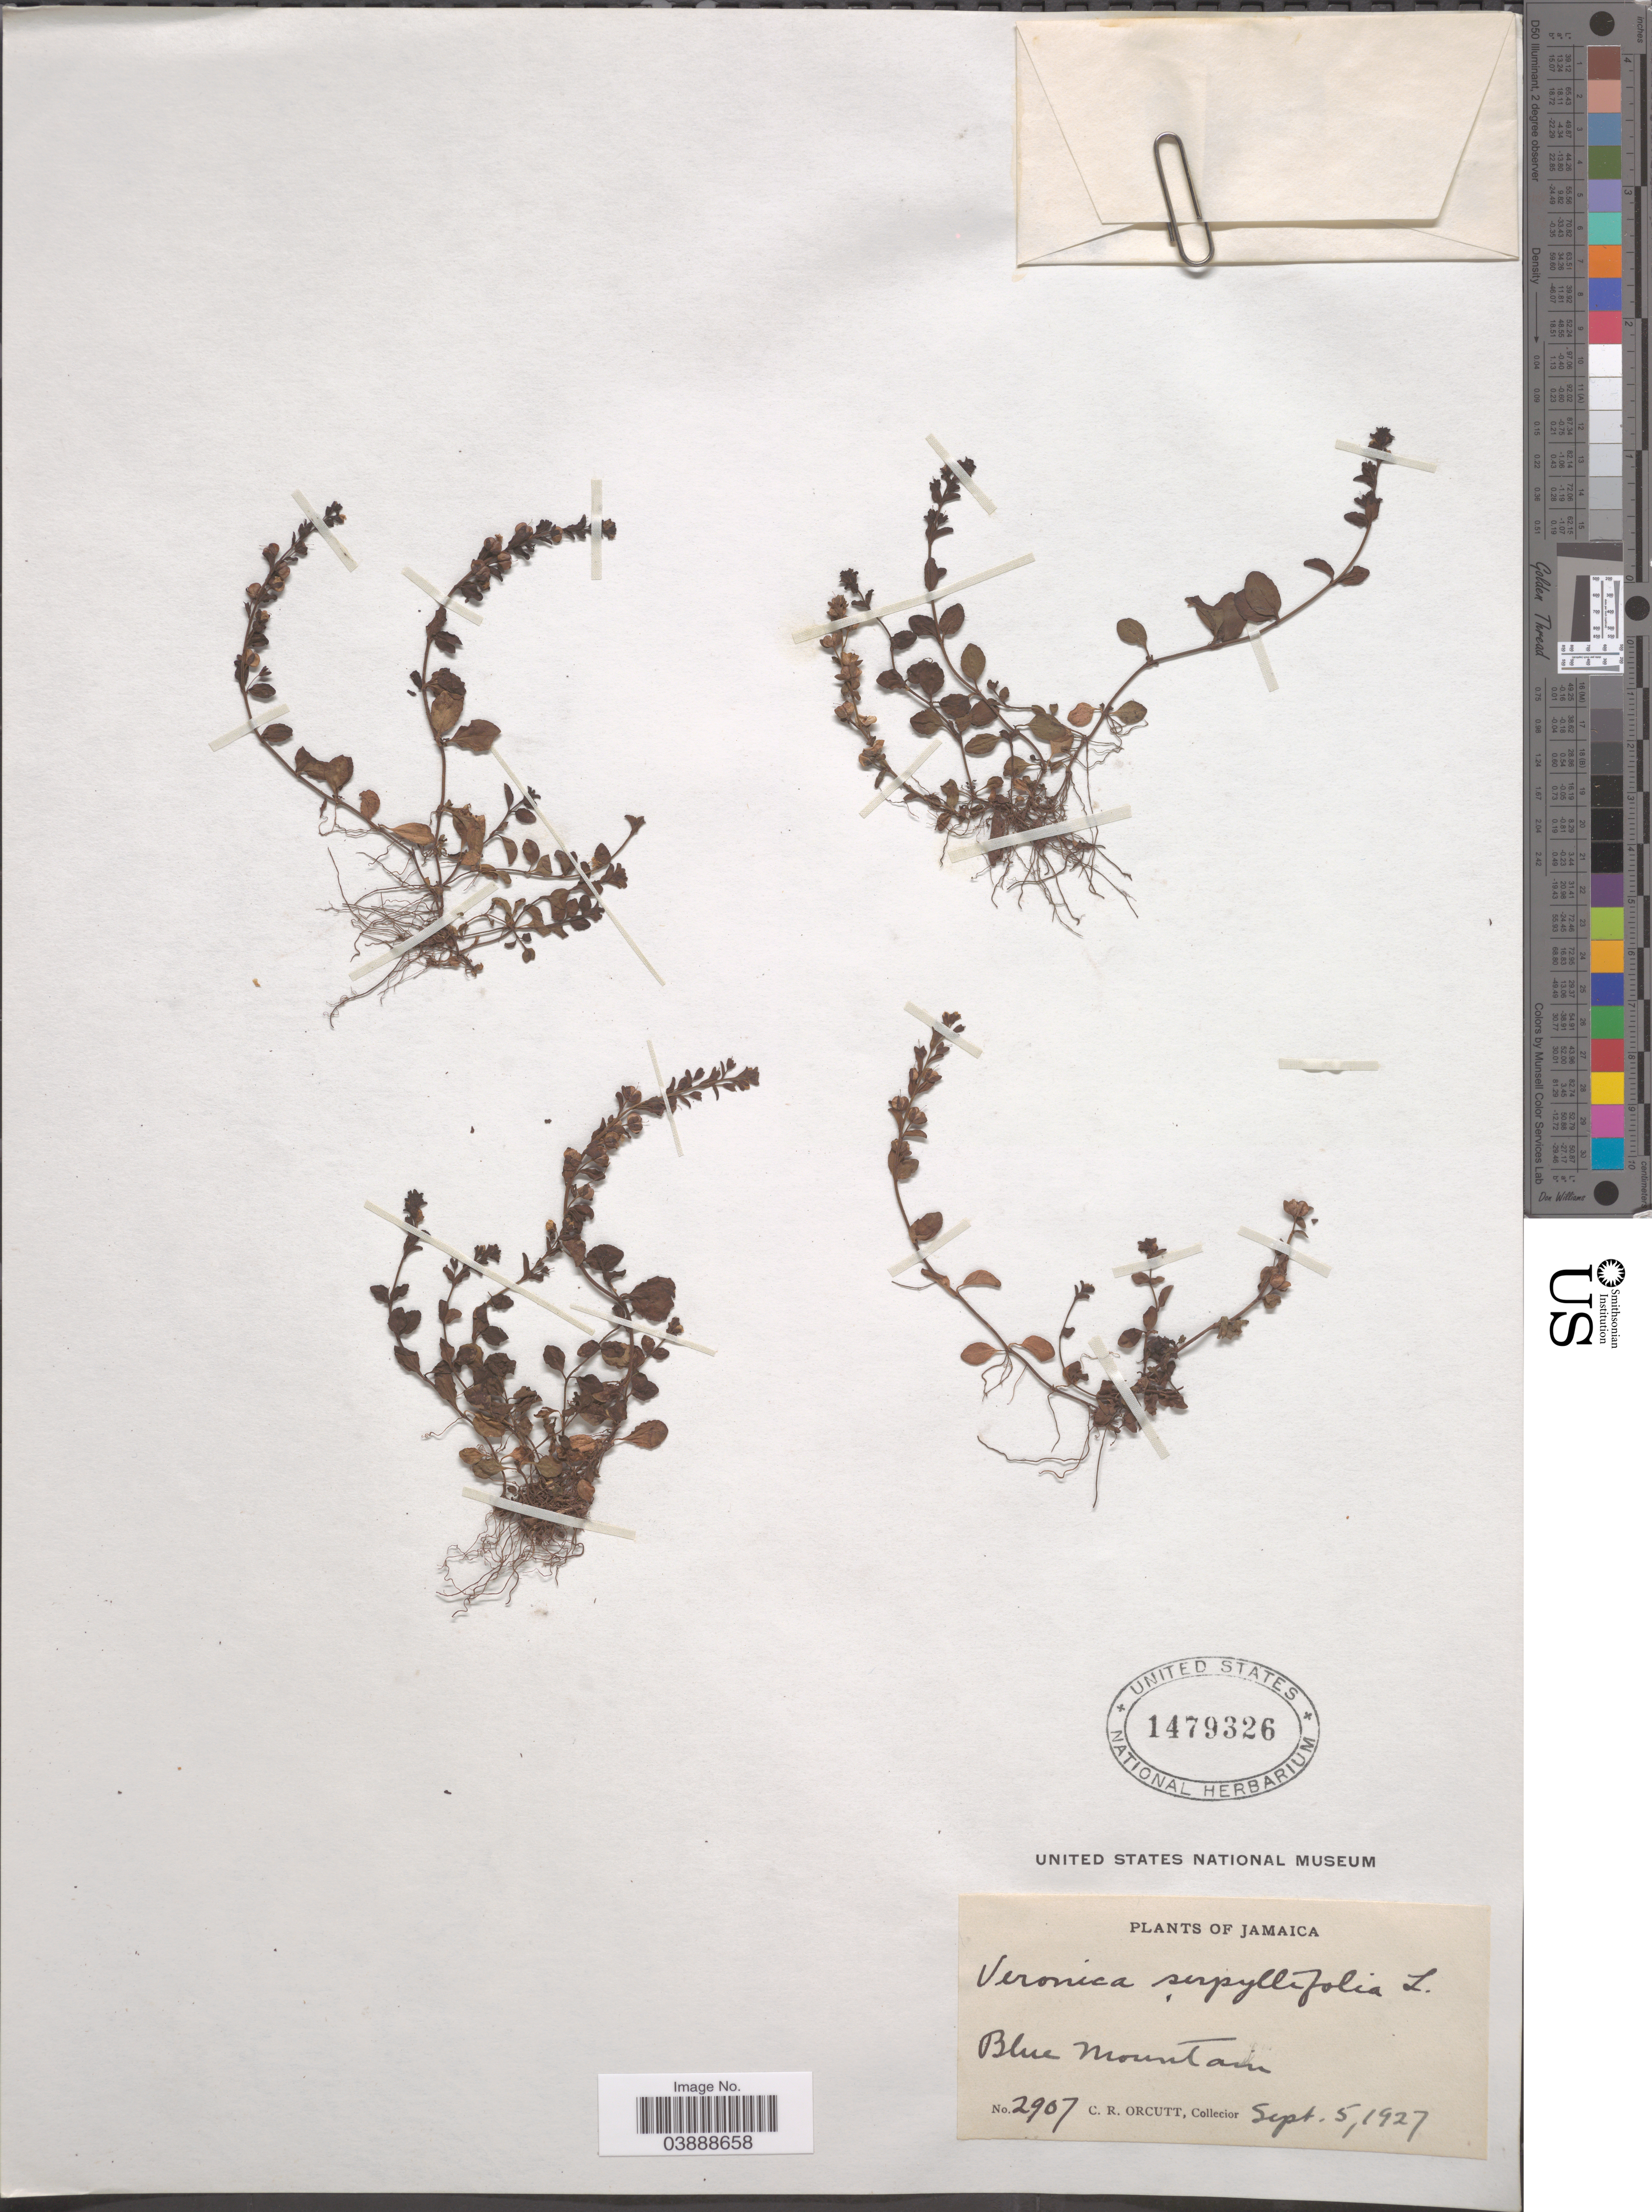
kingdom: Plantae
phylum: Tracheophyta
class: Magnoliopsida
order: Lamiales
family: Plantaginaceae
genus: Veronica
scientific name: Veronica serpyllifolia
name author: L.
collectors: C. R. Orcutt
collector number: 2907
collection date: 1927-09-05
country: Jamaica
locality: Blue Mountain.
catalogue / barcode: US 1479326